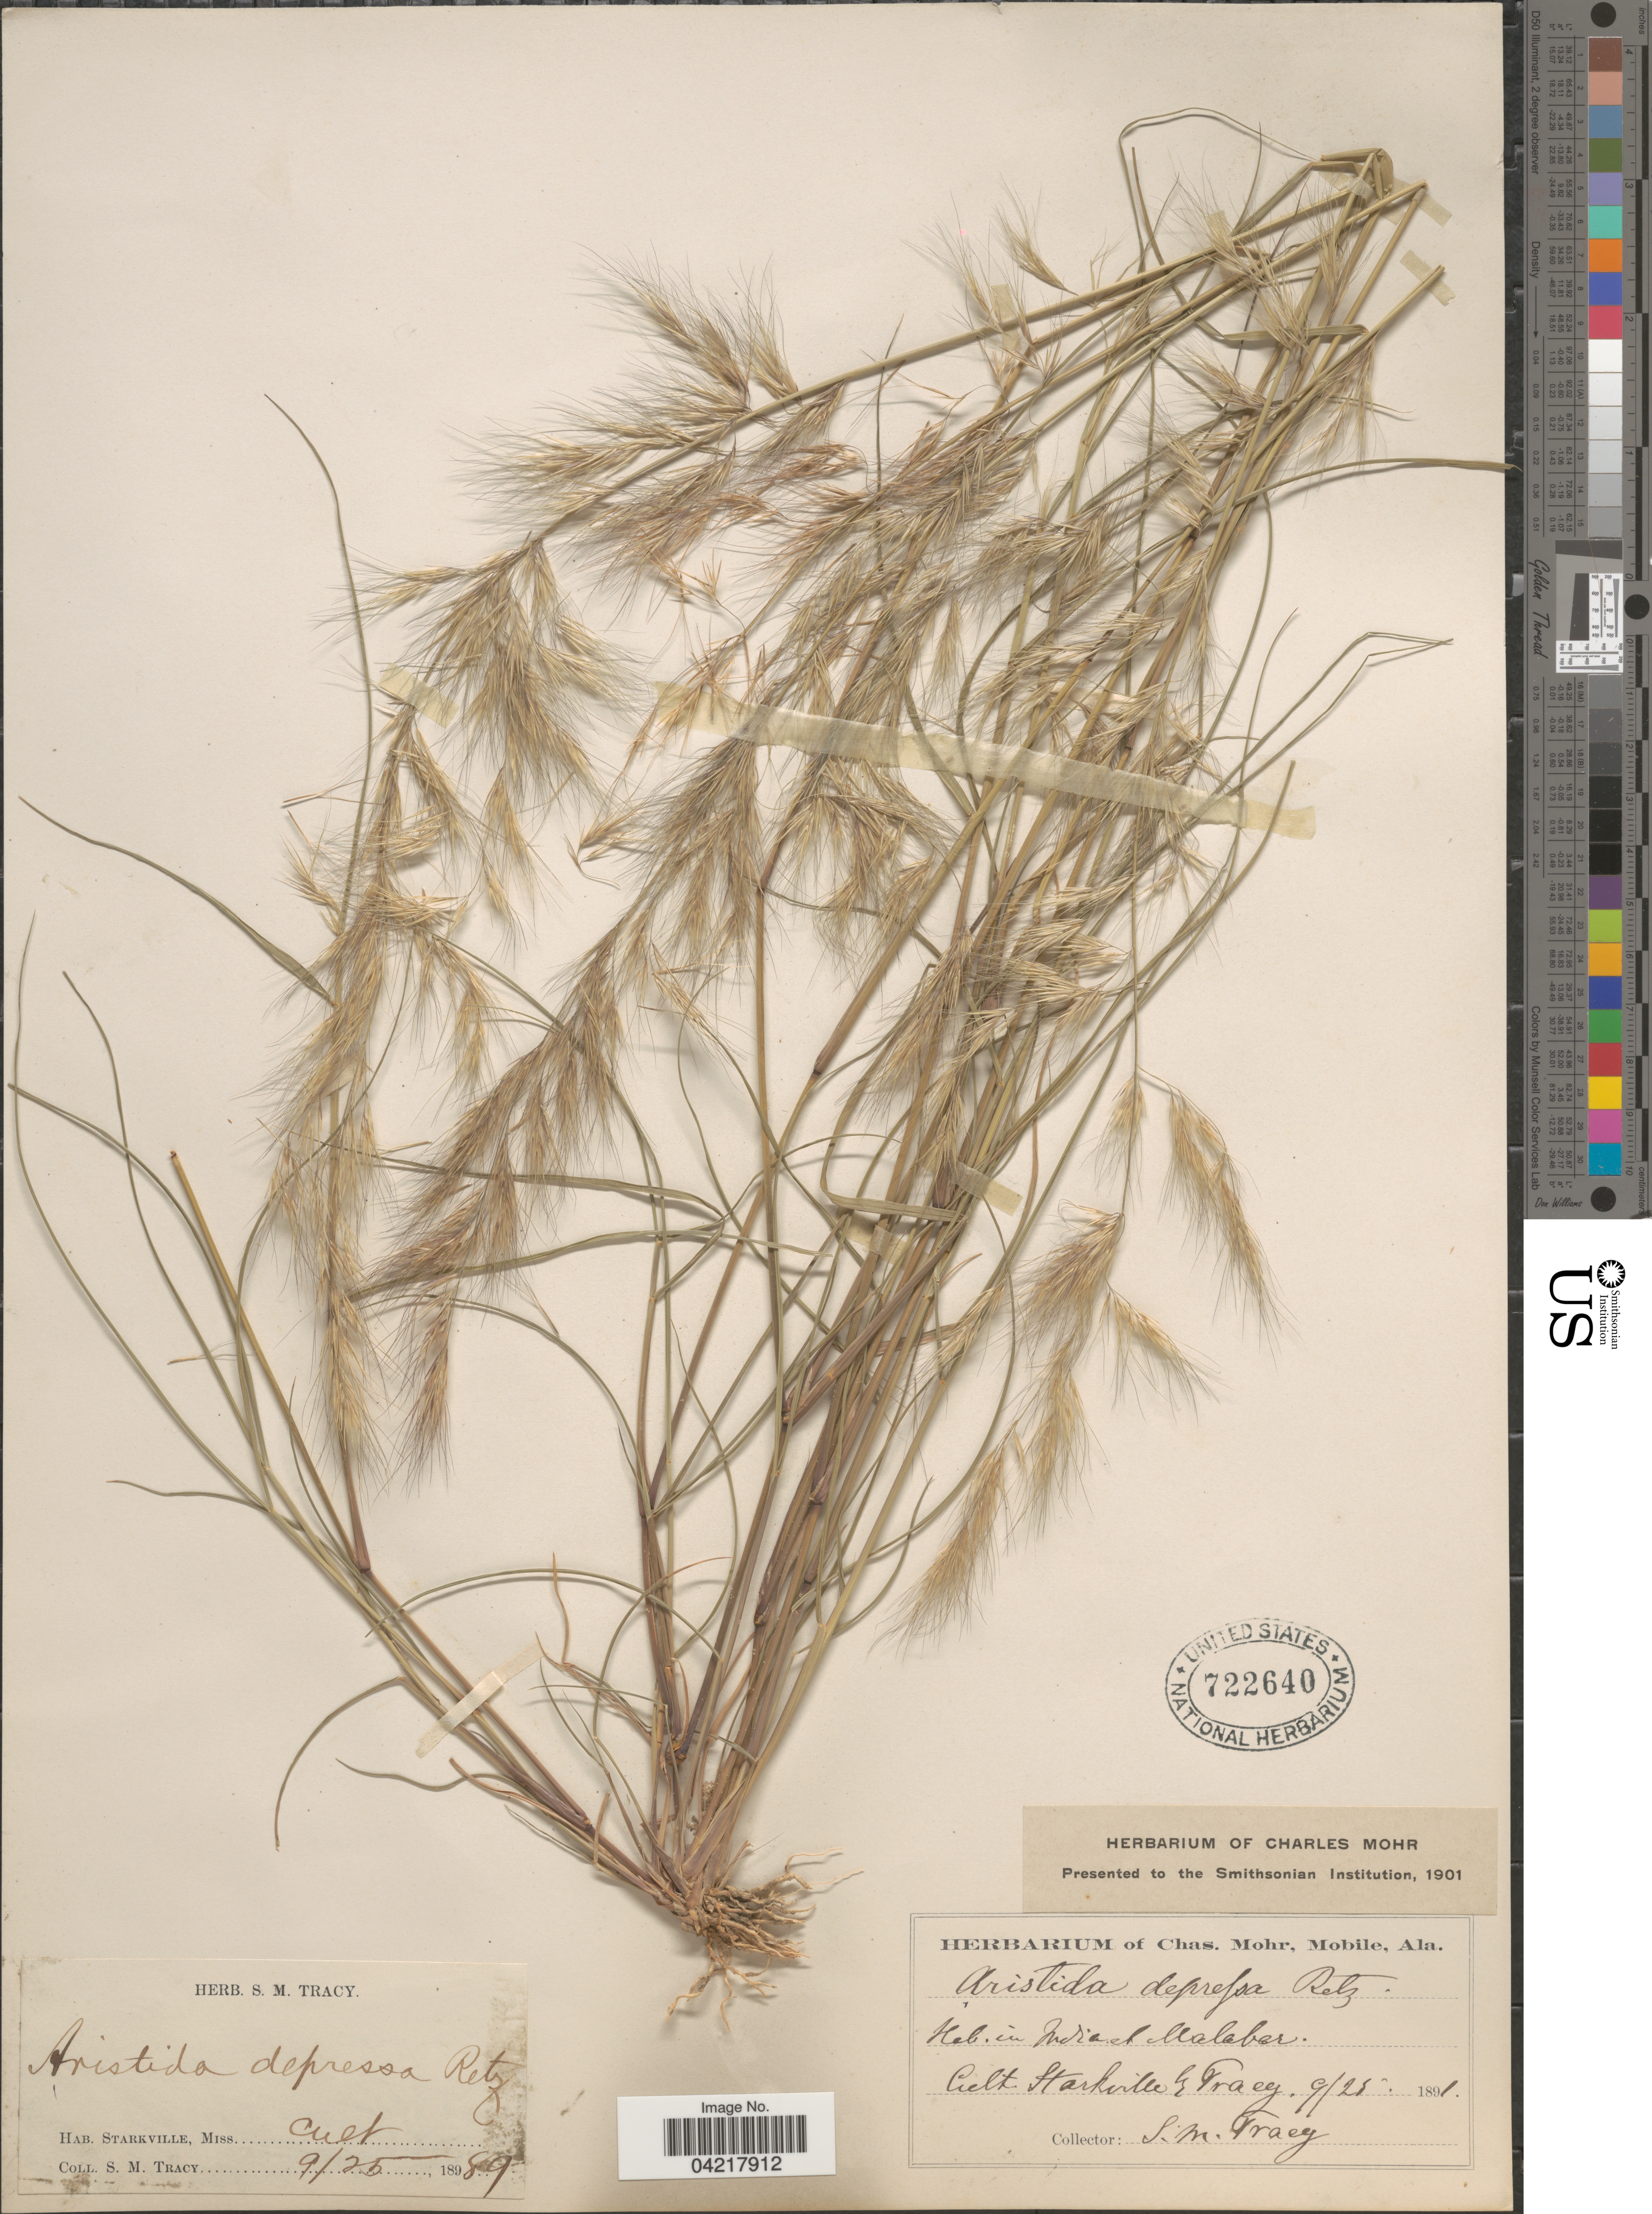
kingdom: Plantae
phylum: Tracheophyta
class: Liliopsida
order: Poales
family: Poaceae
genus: Aristida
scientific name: Aristida depressa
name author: Retz.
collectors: S. M. Tracy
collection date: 1889-09-25/1891-09-25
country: United States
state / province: Mississippi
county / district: Oktibbeha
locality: Starkville.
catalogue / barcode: US 722640